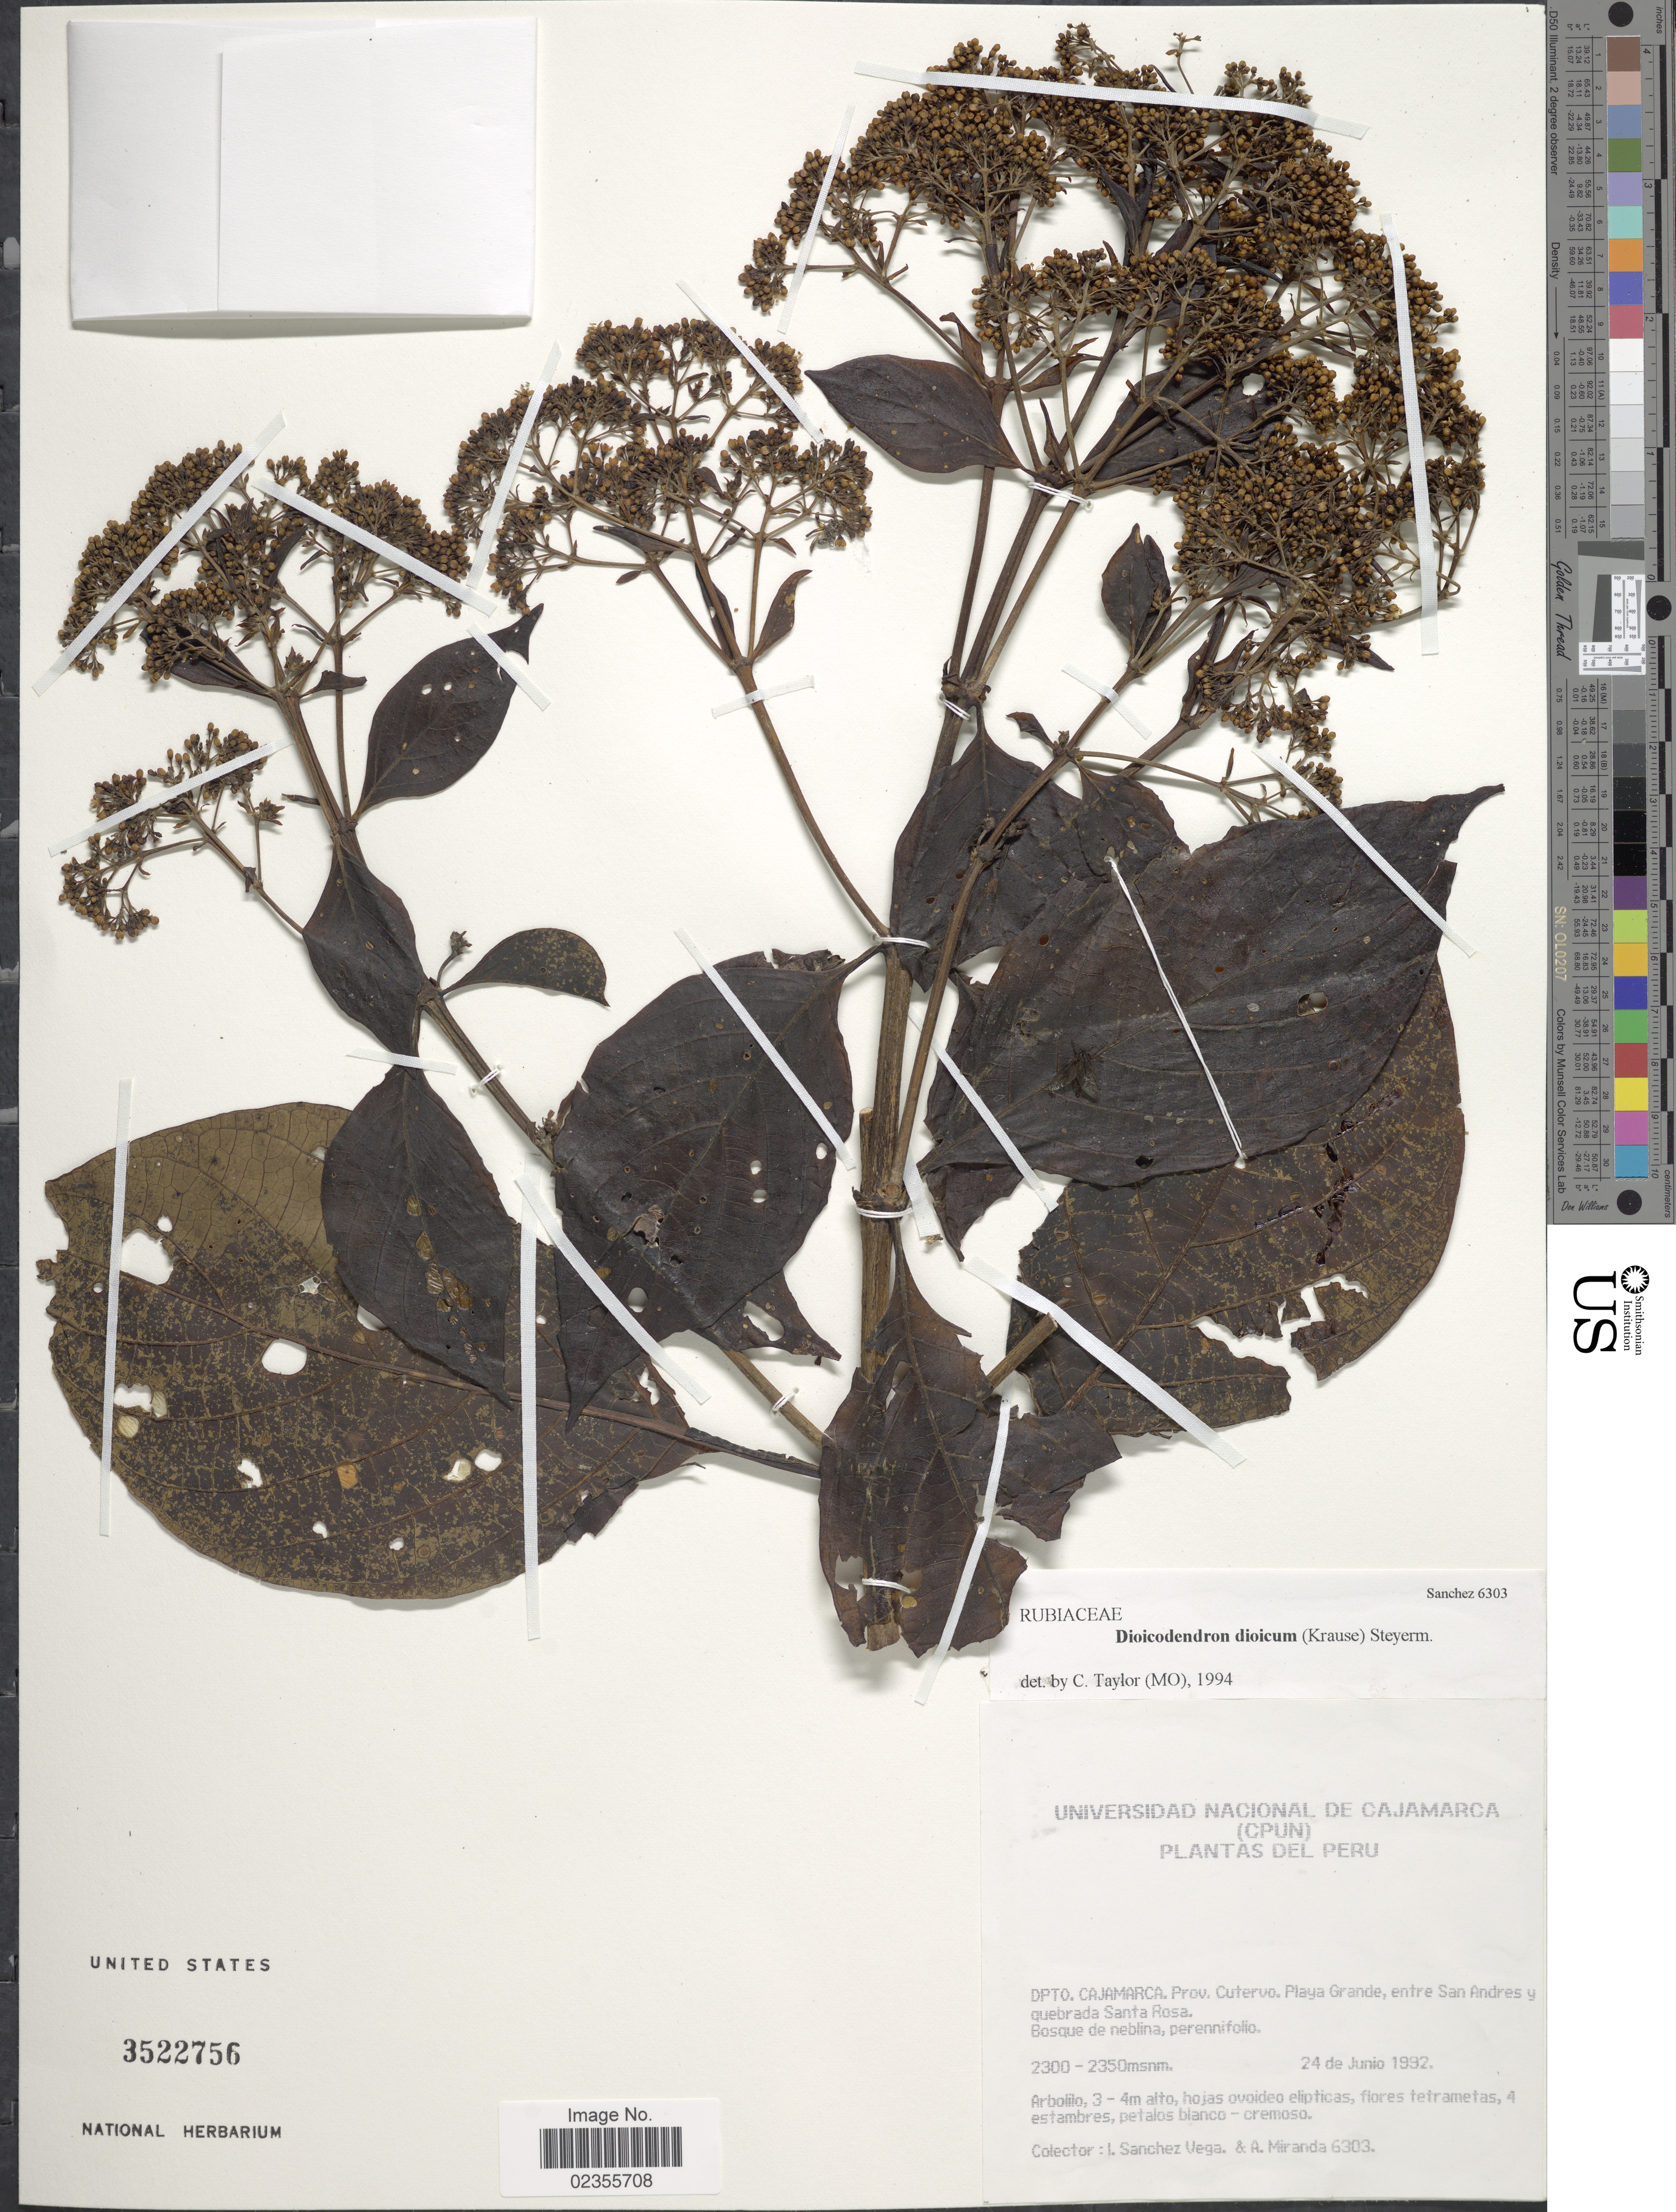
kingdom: Plantae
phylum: Tracheophyta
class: Magnoliopsida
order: Gentianales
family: Rubiaceae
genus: Dioicodendron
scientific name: Dioicodendron dioicum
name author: (K. Schum. & Krause) Steyerm.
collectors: I. Sánchez Vega & A. Miranda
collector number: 6303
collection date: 1992-06-24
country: Peru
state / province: Cajamarca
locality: Prov. Cutervo, Playa Grande, entre San Andres y quebrada Santa Rosa.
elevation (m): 2300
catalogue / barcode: US 3522756